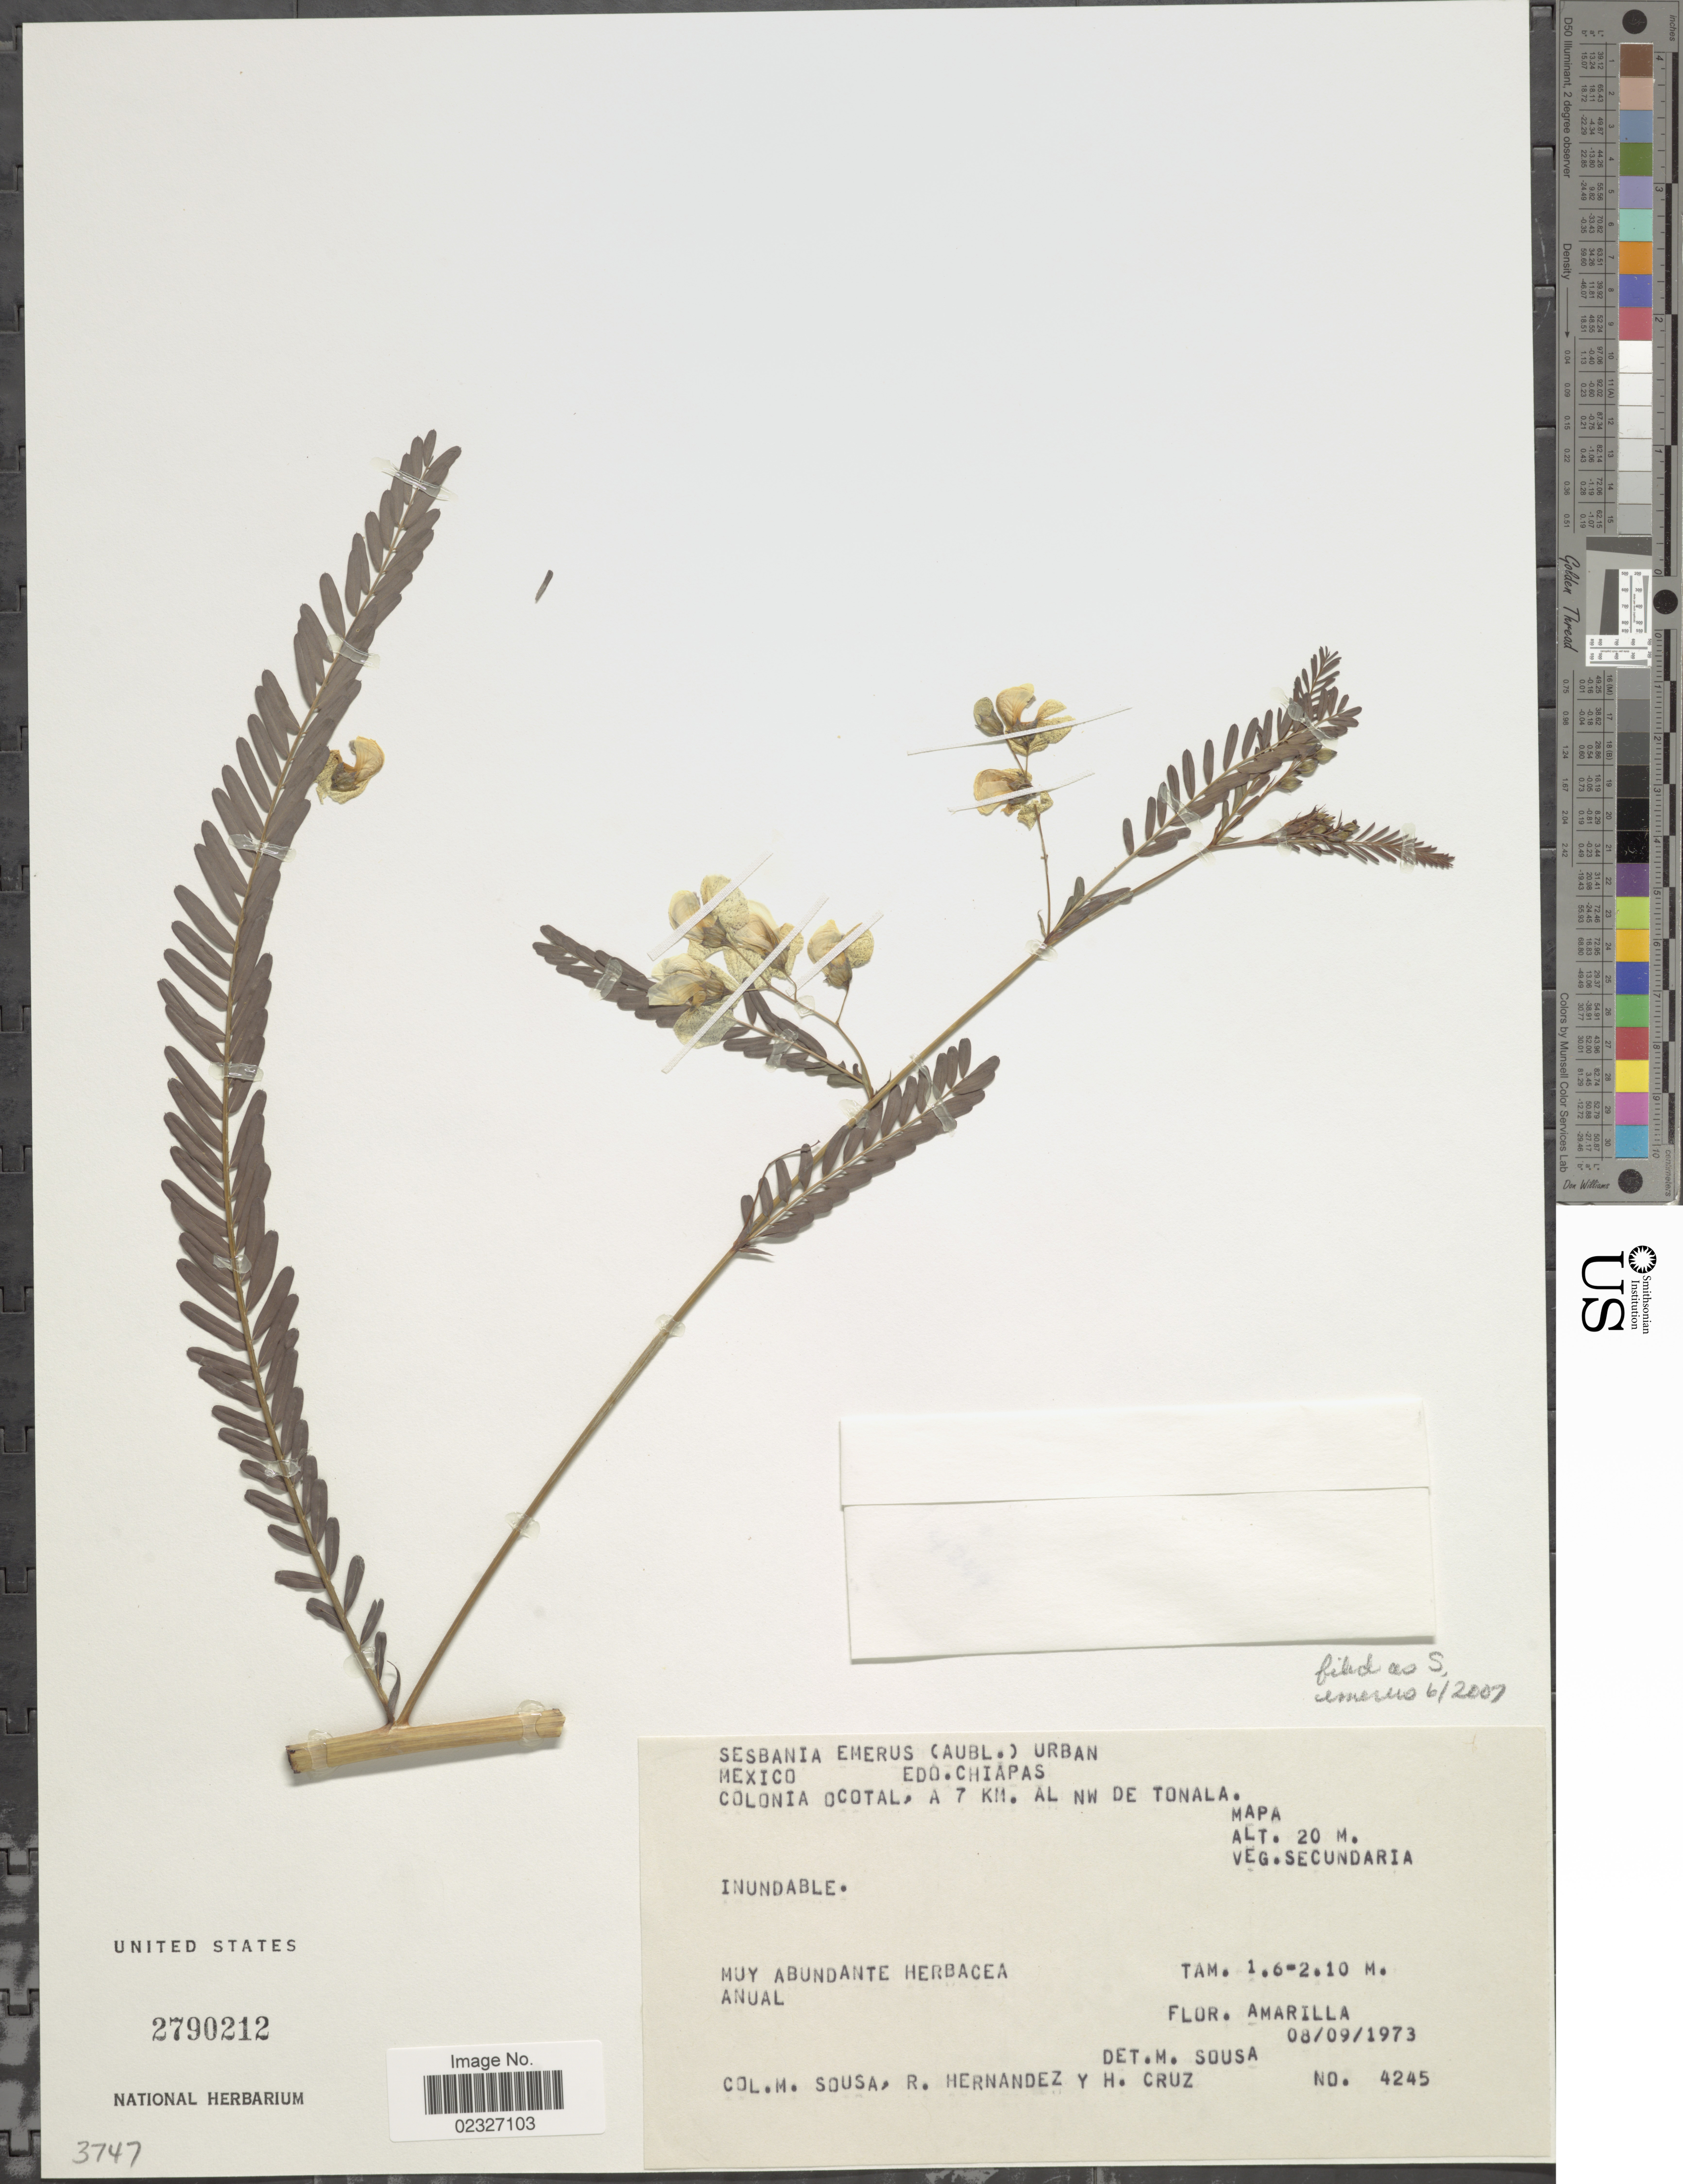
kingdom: Plantae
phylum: Tracheophyta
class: Magnoliopsida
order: Fabales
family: Fabaceae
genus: Sesbania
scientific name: Sesbania emerus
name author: (Aubl.) Urb.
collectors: M. Sousa, R. Hernandez M. & H. Cruz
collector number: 4245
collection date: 1973-09-08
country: Mexico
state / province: Chiapas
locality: Colonia Ocotal, A 7 Km al NW de Tonala, Mapa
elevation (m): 20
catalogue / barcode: US 2790212